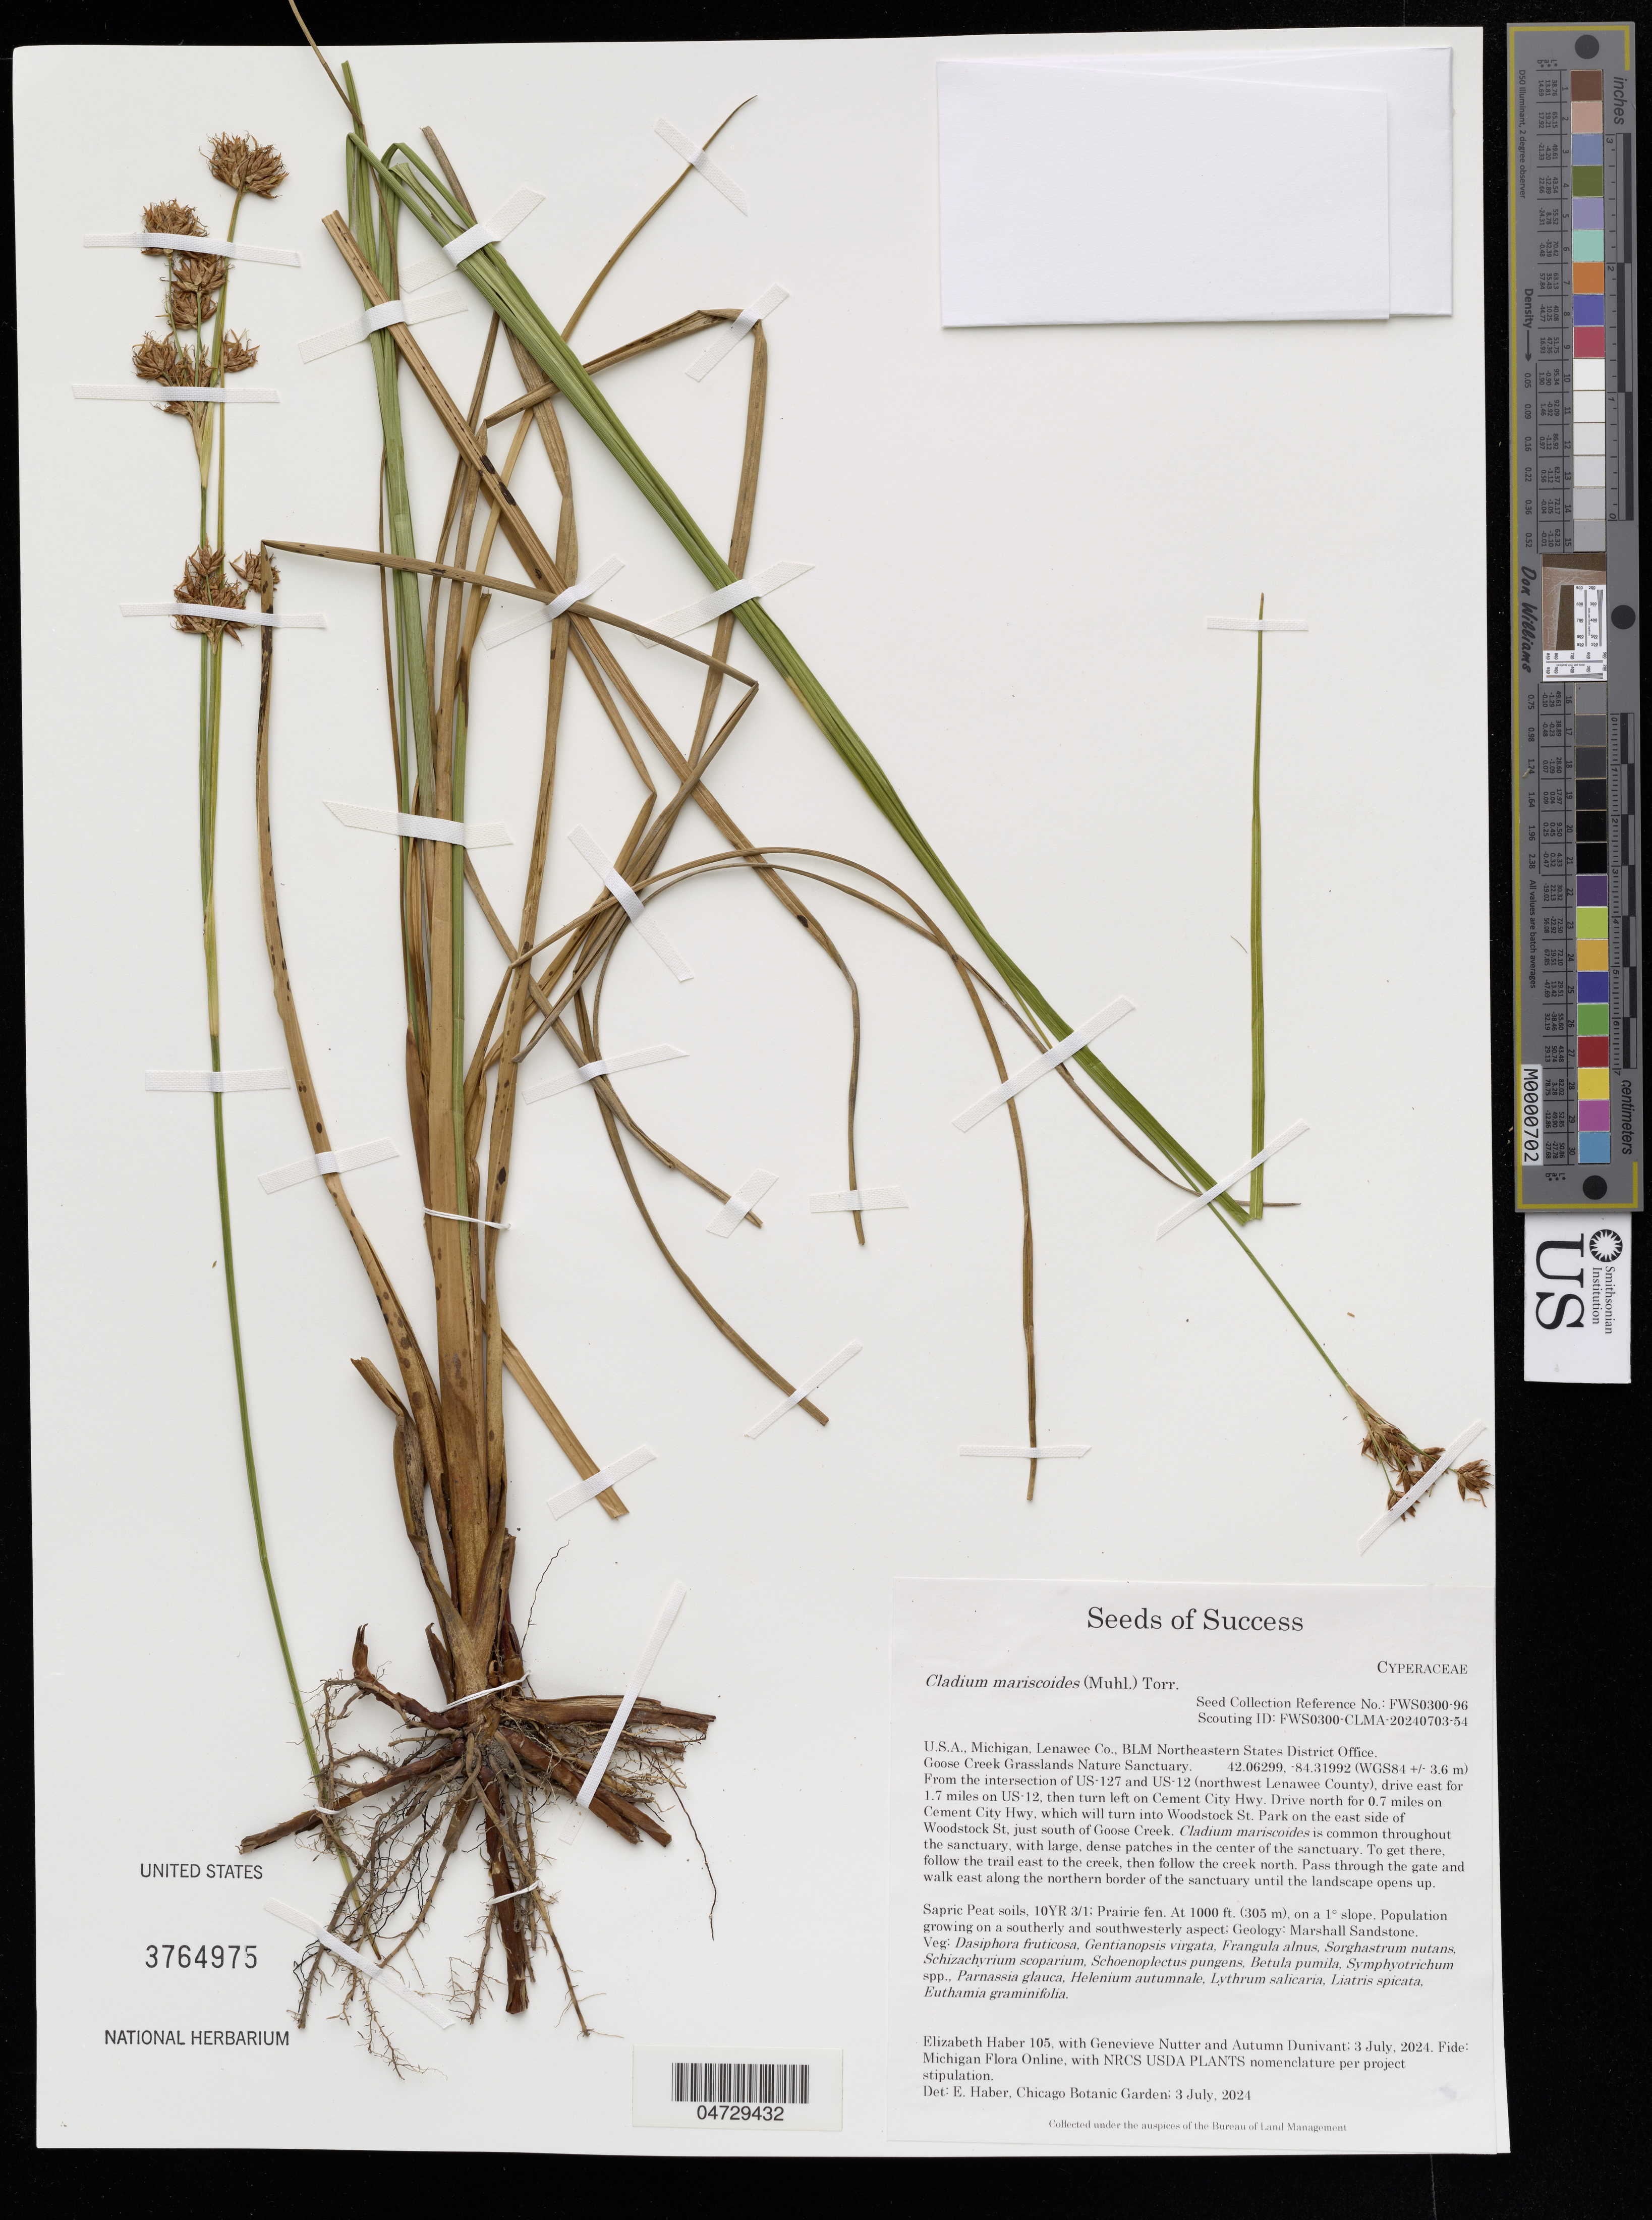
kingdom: Plantae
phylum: Tracheophyta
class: Liliopsida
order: Poales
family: Cyperaceae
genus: Cladium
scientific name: Cladium mariscoides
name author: (Muhl.) Torr.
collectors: E. Haber, G. Nutter & A. Dunivant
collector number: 105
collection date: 2024-07-03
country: United States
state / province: Michigan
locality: Lenawee Co., BLM Northeastern States District Office. Goose Creek Grasslands Nature Sanctuary. From the intersection of US-127 and US-12 (northwest Lenawee County), drive east for 1.7 miles on US-12, then turn left on Cement City Hwy. Drive north for 0.7 miles on Cement City Hwy, which will turn into Woodstock St. Park on the east side of Woodstock St, just south of Goose Creek. Cladium mariscoides is common throughout the sanctuary, with large, dense patches in the center of the sanctuary. To get there, follow the trail east to the creek, then follow the creek north. Pass through the gate and walk east along the northern border of the sanctuary until the landscape opens up.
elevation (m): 305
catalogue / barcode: US 3764975